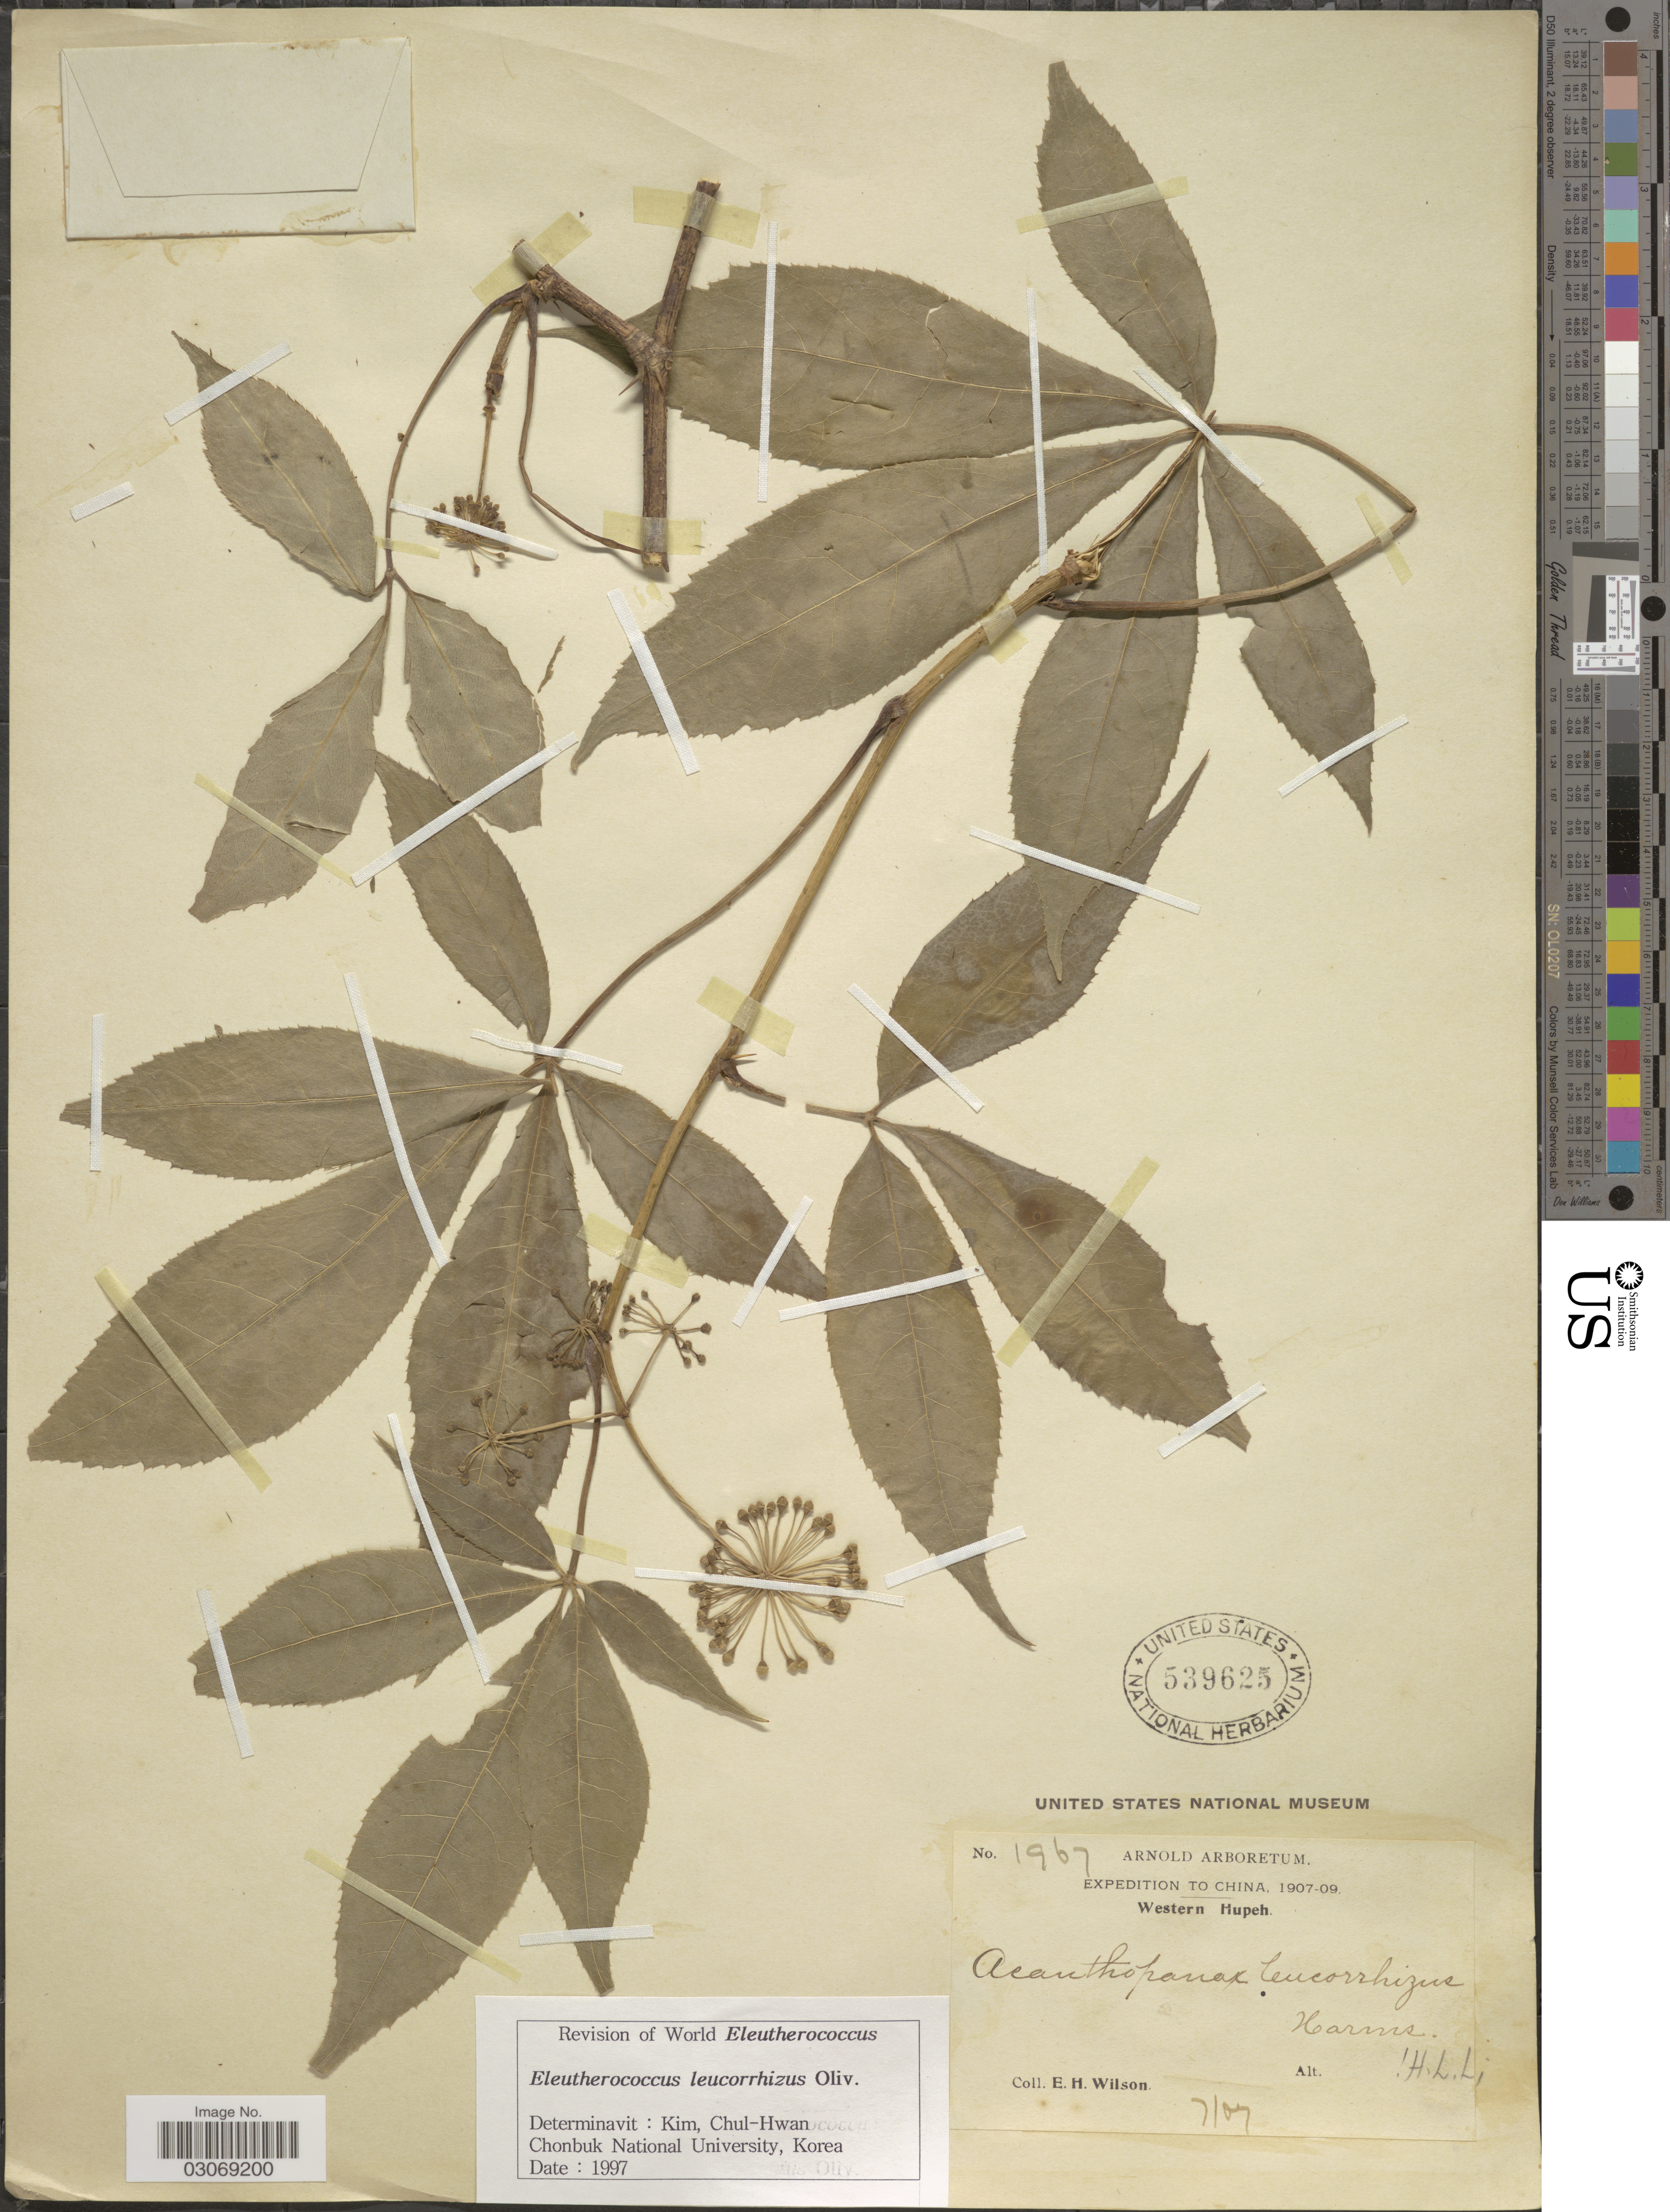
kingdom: Plantae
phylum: Tracheophyta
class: Magnoliopsida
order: Apiales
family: Araliaceae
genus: Eleutherococcus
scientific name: Eleutherococcus leucorrhizus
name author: Oliv.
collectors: E. Wilson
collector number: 1967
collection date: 1907-07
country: China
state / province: Hubei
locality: Western Hupeh.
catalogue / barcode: US 539625